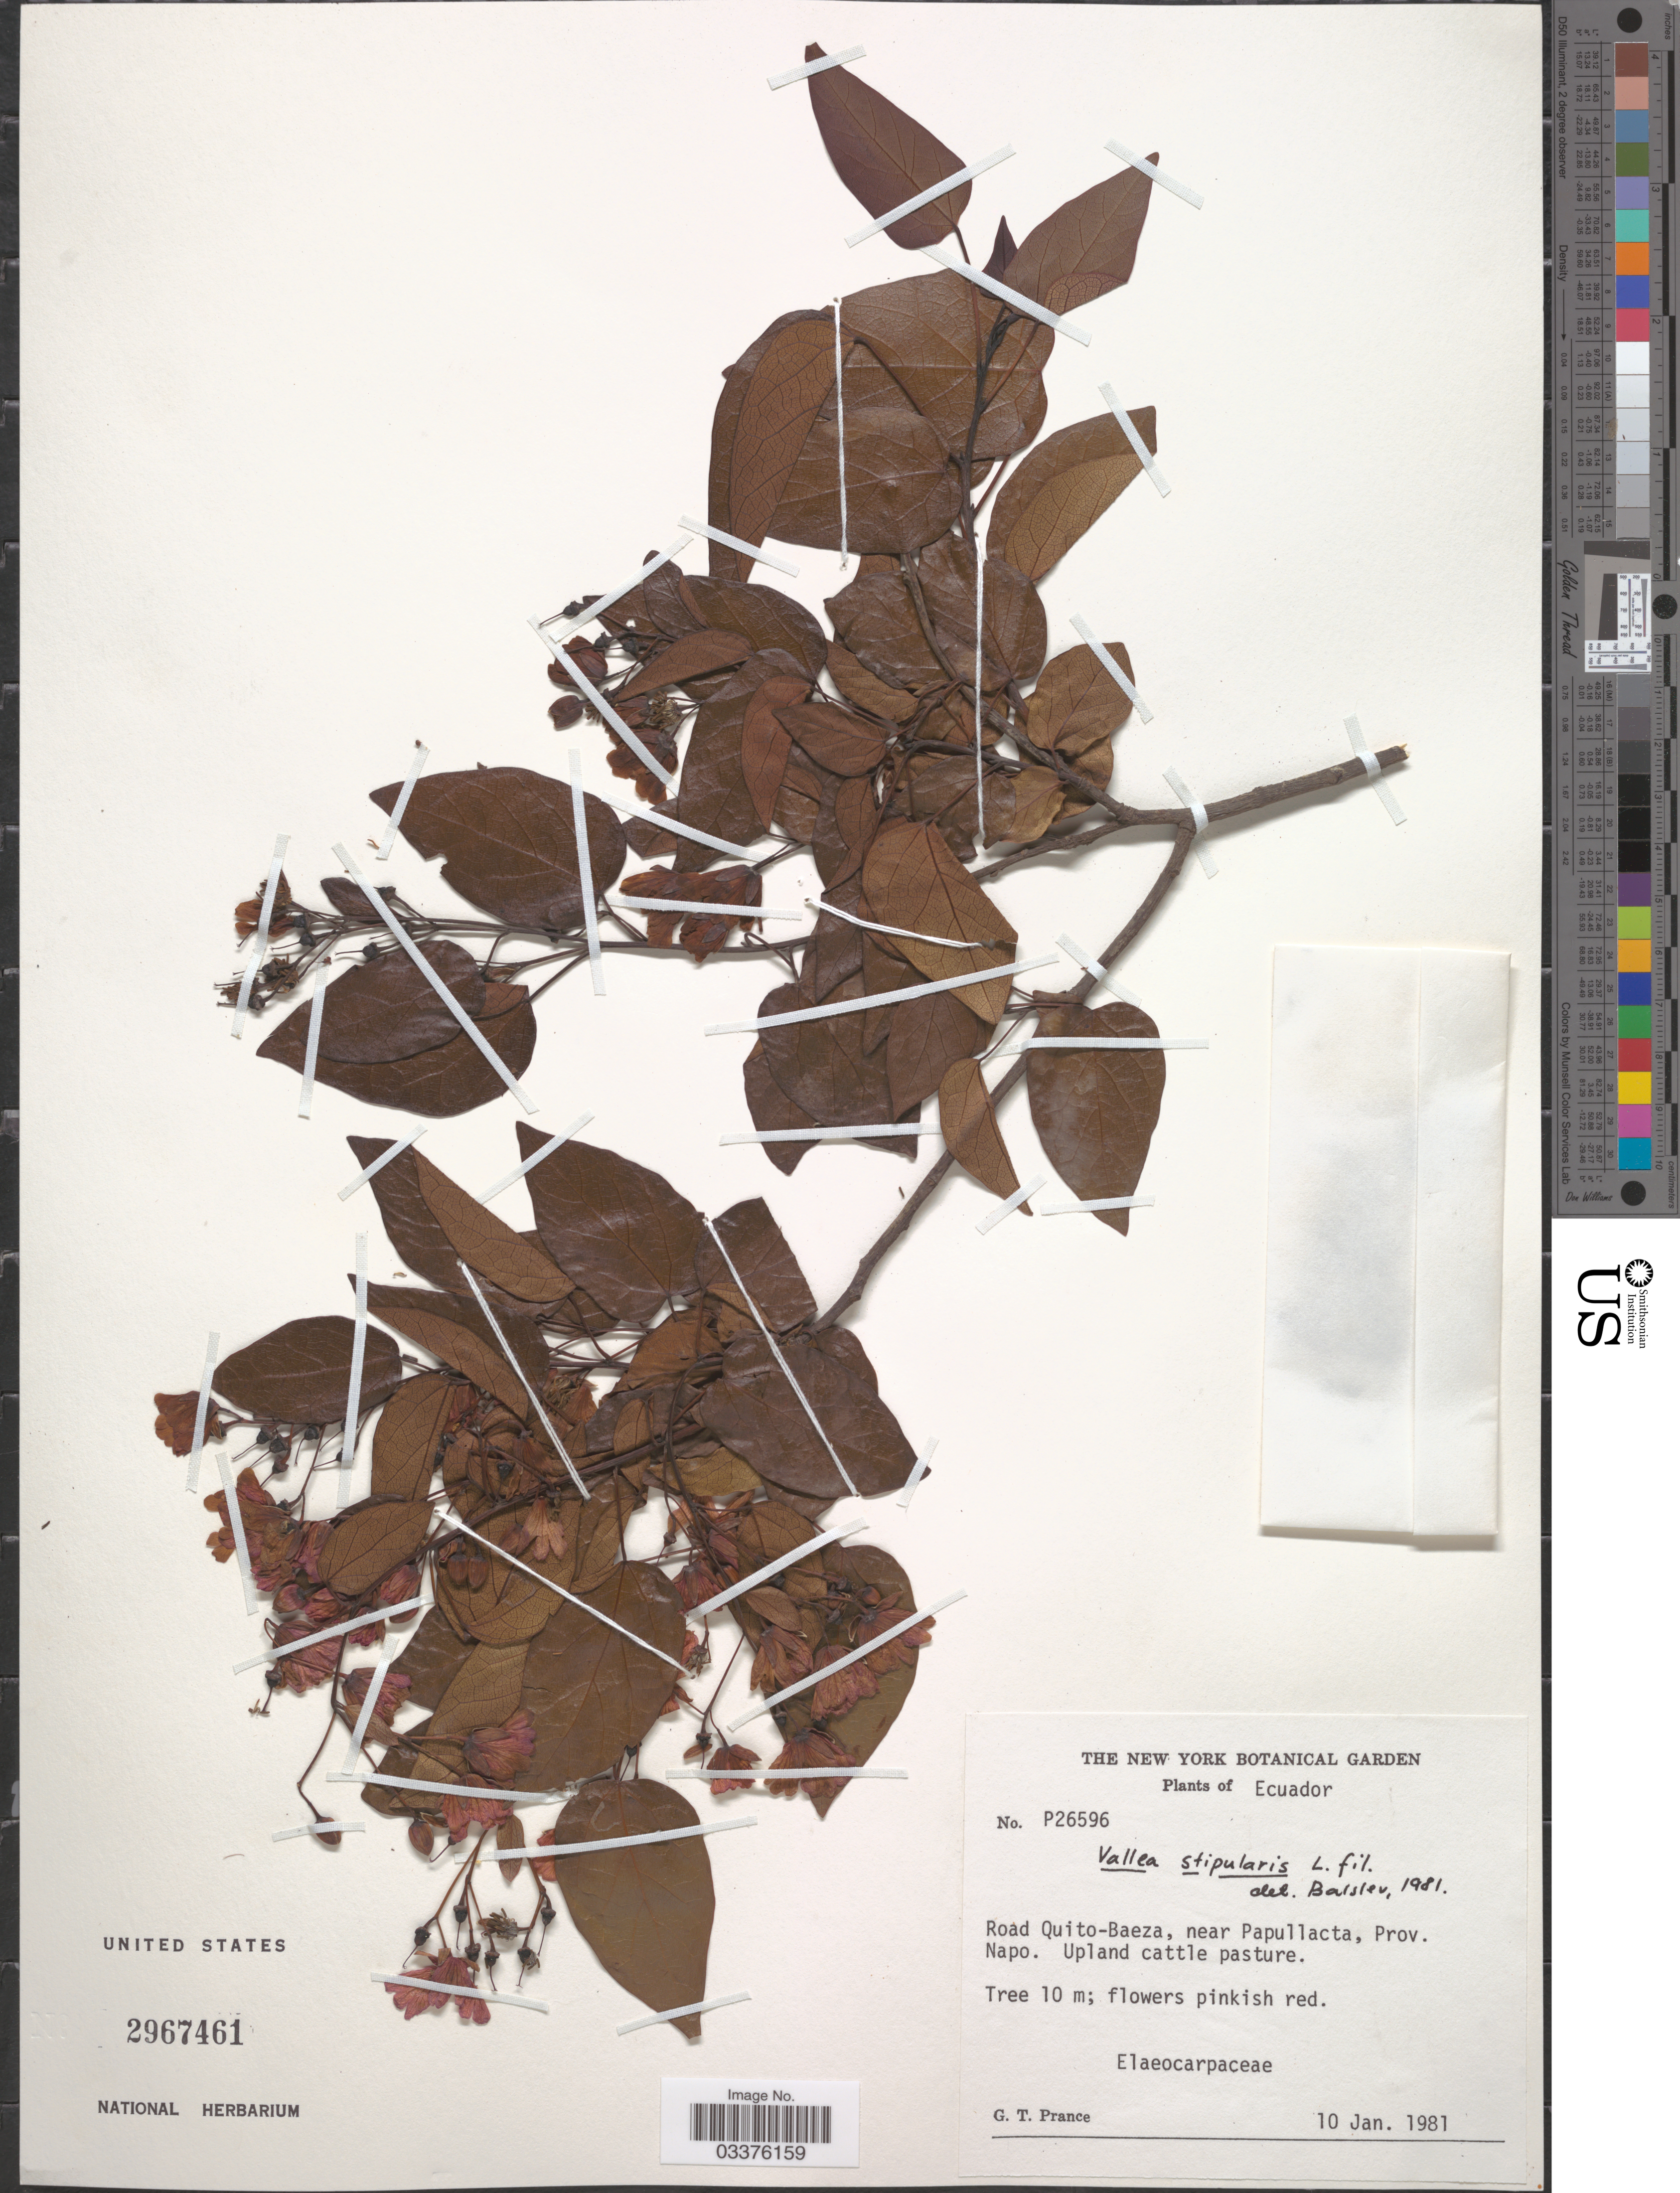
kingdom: Plantae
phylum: Tracheophyta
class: Magnoliopsida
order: Oxalidales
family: Elaeocarpaceae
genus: Vallea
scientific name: Vallea pubescens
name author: Kunth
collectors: G. T. Prance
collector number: P26596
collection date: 1981-01-10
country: Ecuador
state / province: Napo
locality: Road Quito-Baeza, near Papullacta.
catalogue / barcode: US 2967461